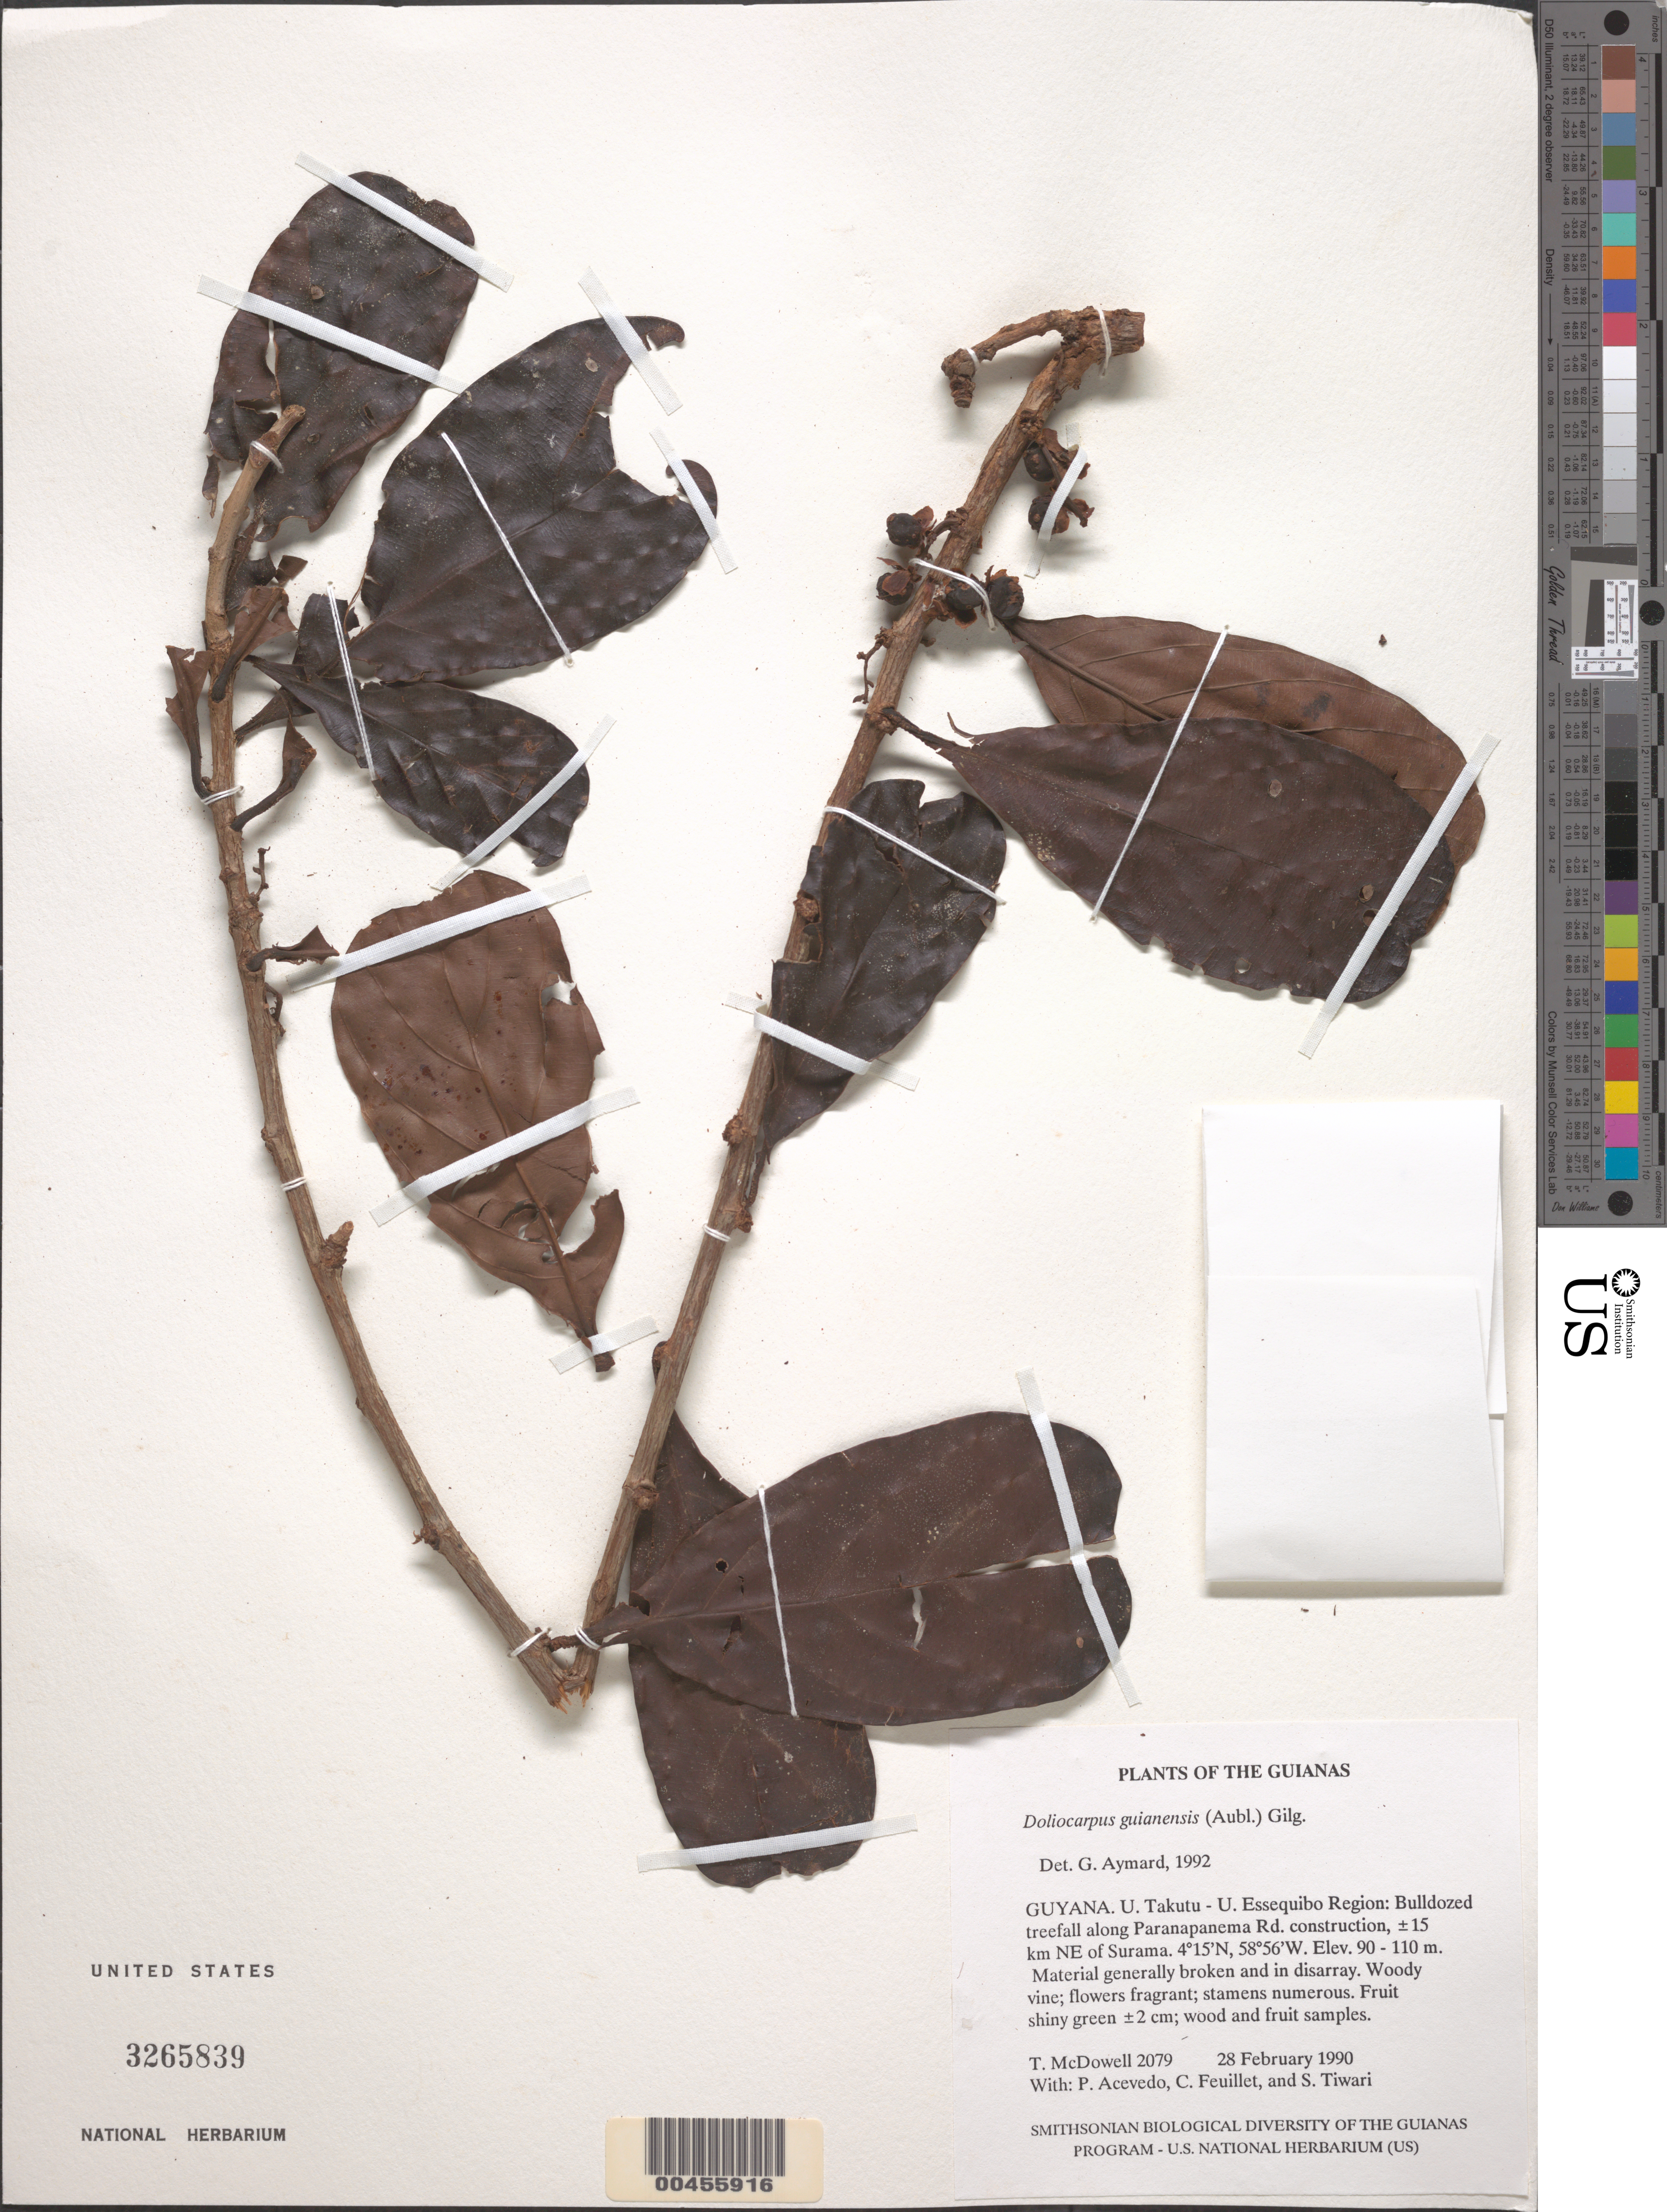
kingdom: Plantae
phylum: Tracheophyta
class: Magnoliopsida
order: Dilleniales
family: Dilleniaceae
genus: Doliocarpus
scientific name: Doliocarpus guianensis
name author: (Aubl.) Gilg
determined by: Aymard C., G. A., (PORT), Univ. Nac. Exp. de los Llanos Ezequiel Zamora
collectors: T. McDowell, P. Acevedo-Rodr., C. Feuillet & S. Tiwari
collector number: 2079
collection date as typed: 28 February 1990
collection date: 1990-02-28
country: Guyana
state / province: Potaro-Siparuni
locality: Along Paranapanema Rd. construction, ±15 km NE of Surama. Iwokrama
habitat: Bulldozed treefall. Material generally broken and in disarray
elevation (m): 90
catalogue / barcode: US 3265839